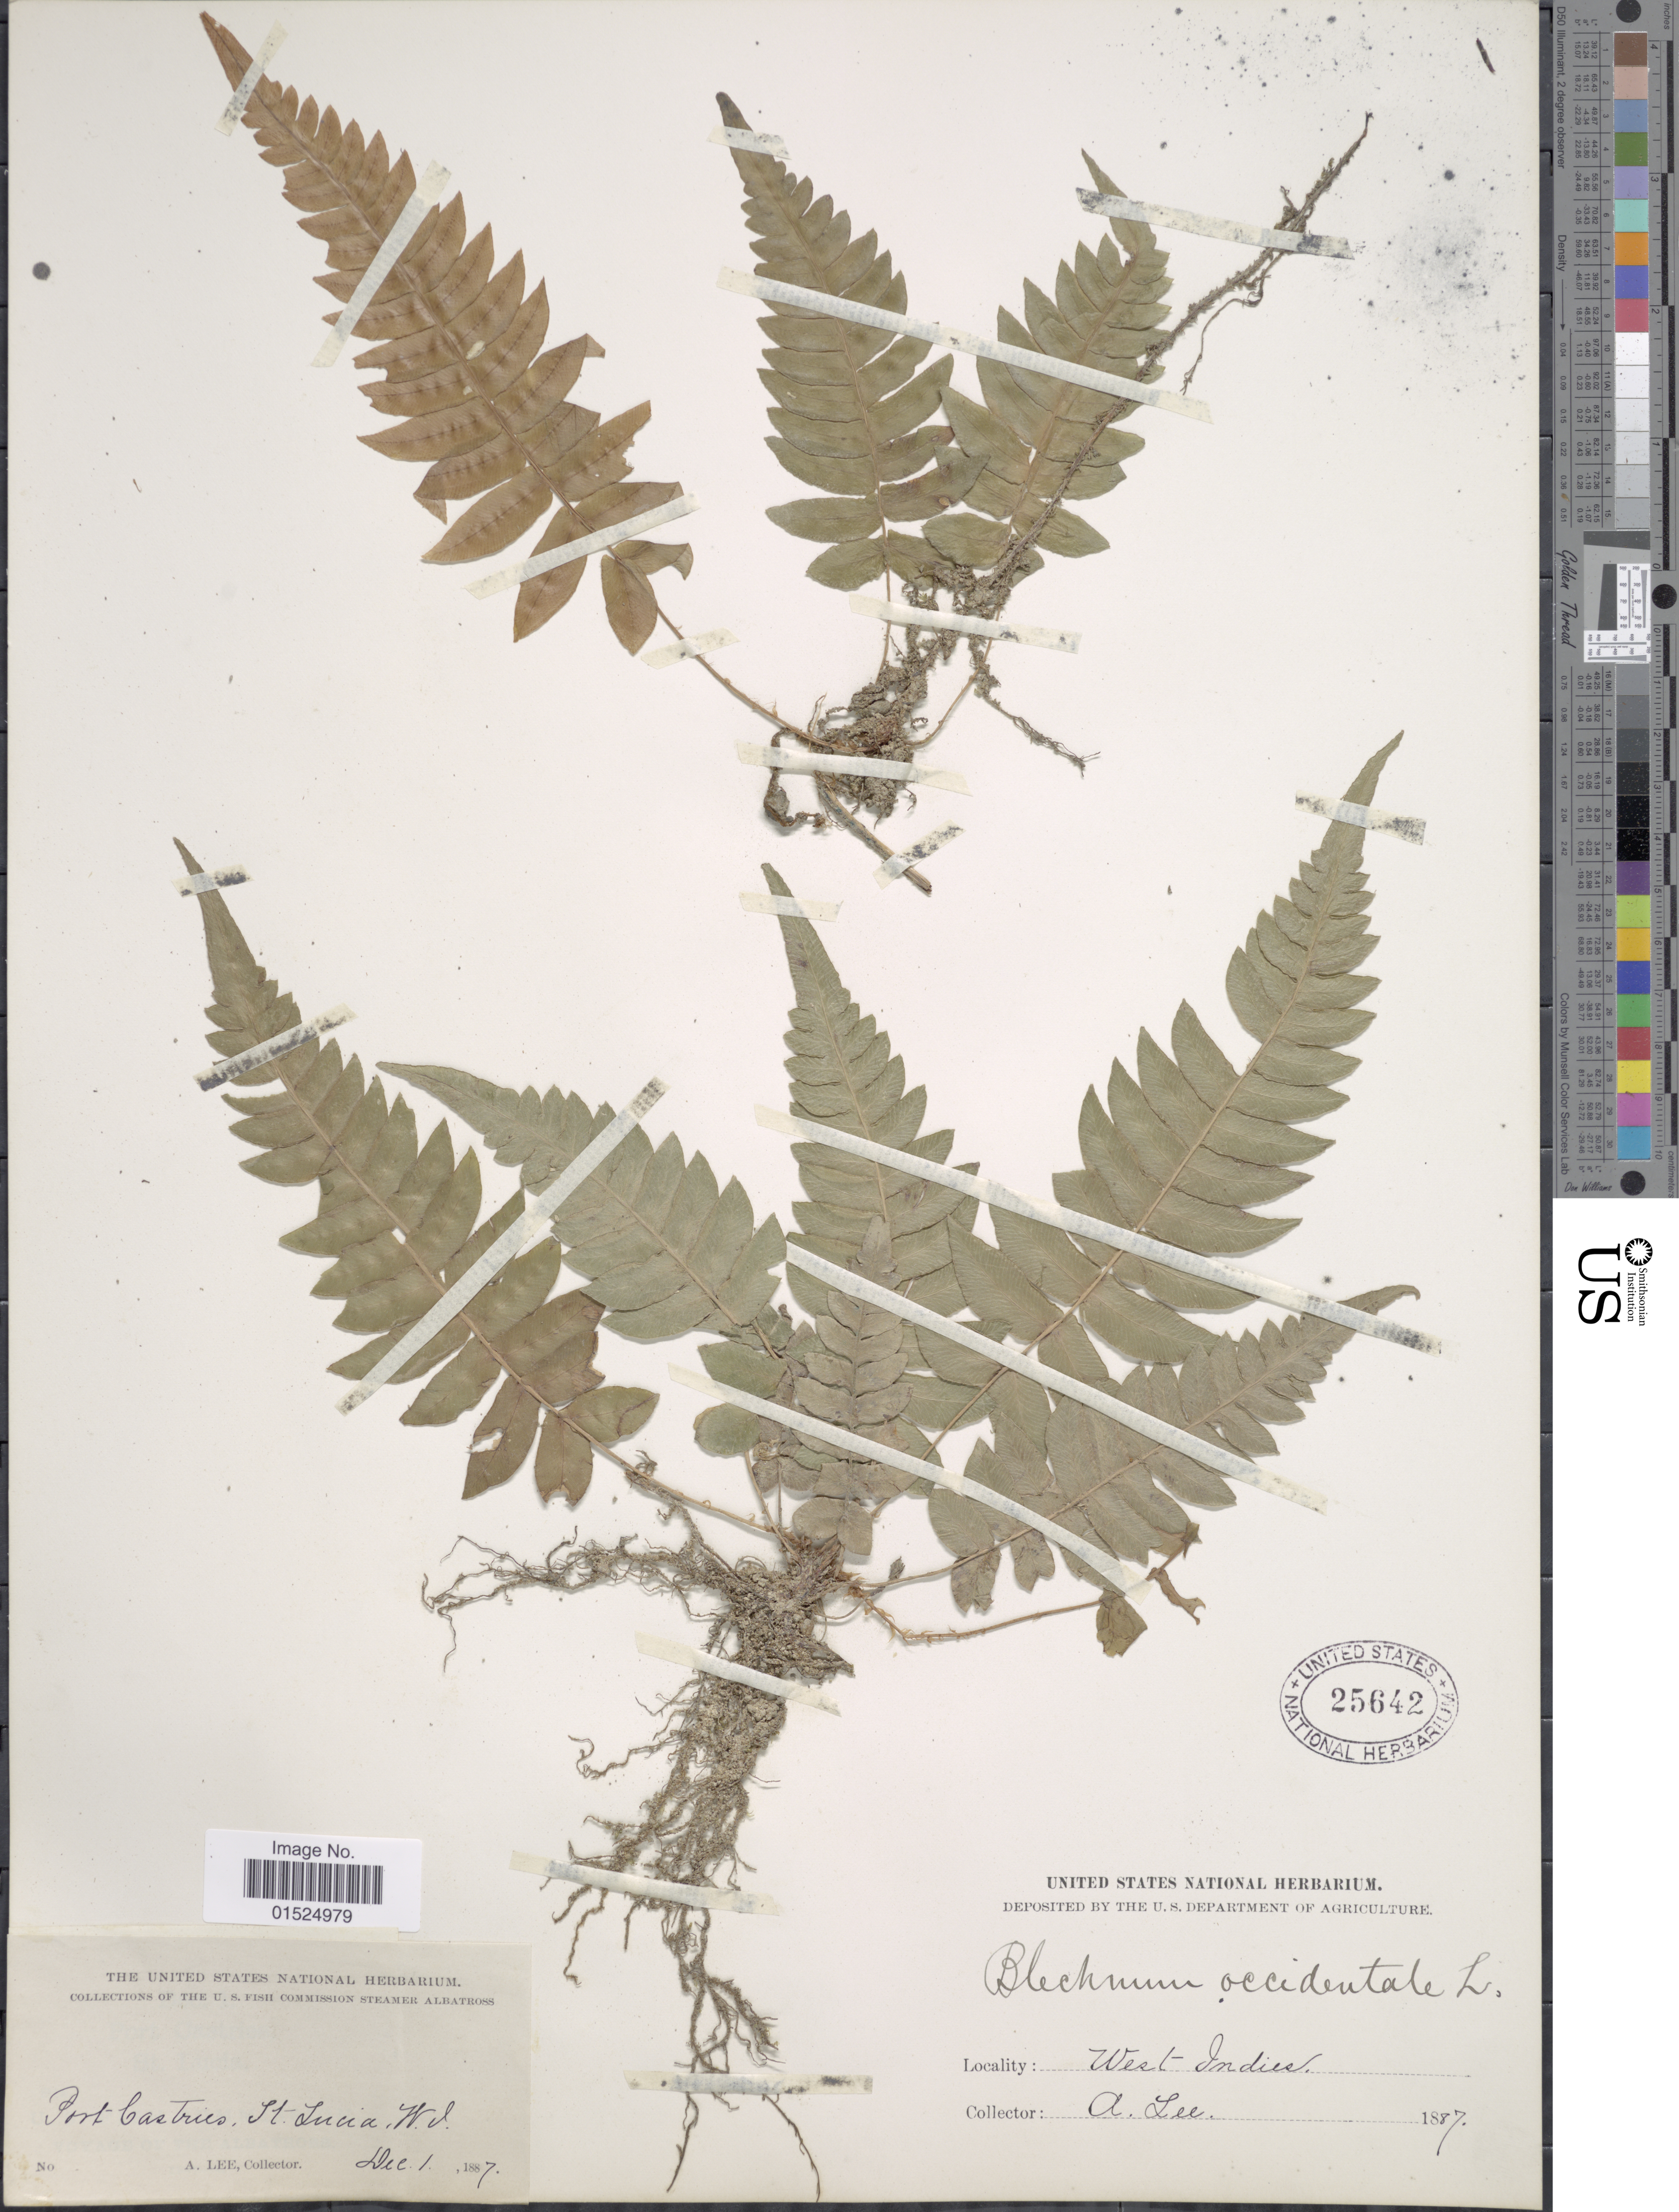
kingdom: Plantae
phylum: Tracheophyta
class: Polypodiopsida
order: Polypodiales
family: Blechnaceae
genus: Blechnum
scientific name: Blechnum occidentale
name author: L.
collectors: A. Lee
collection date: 1887-12-01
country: St. Lucia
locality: Port Castries ST. Lucia W. I.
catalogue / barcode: US 25642